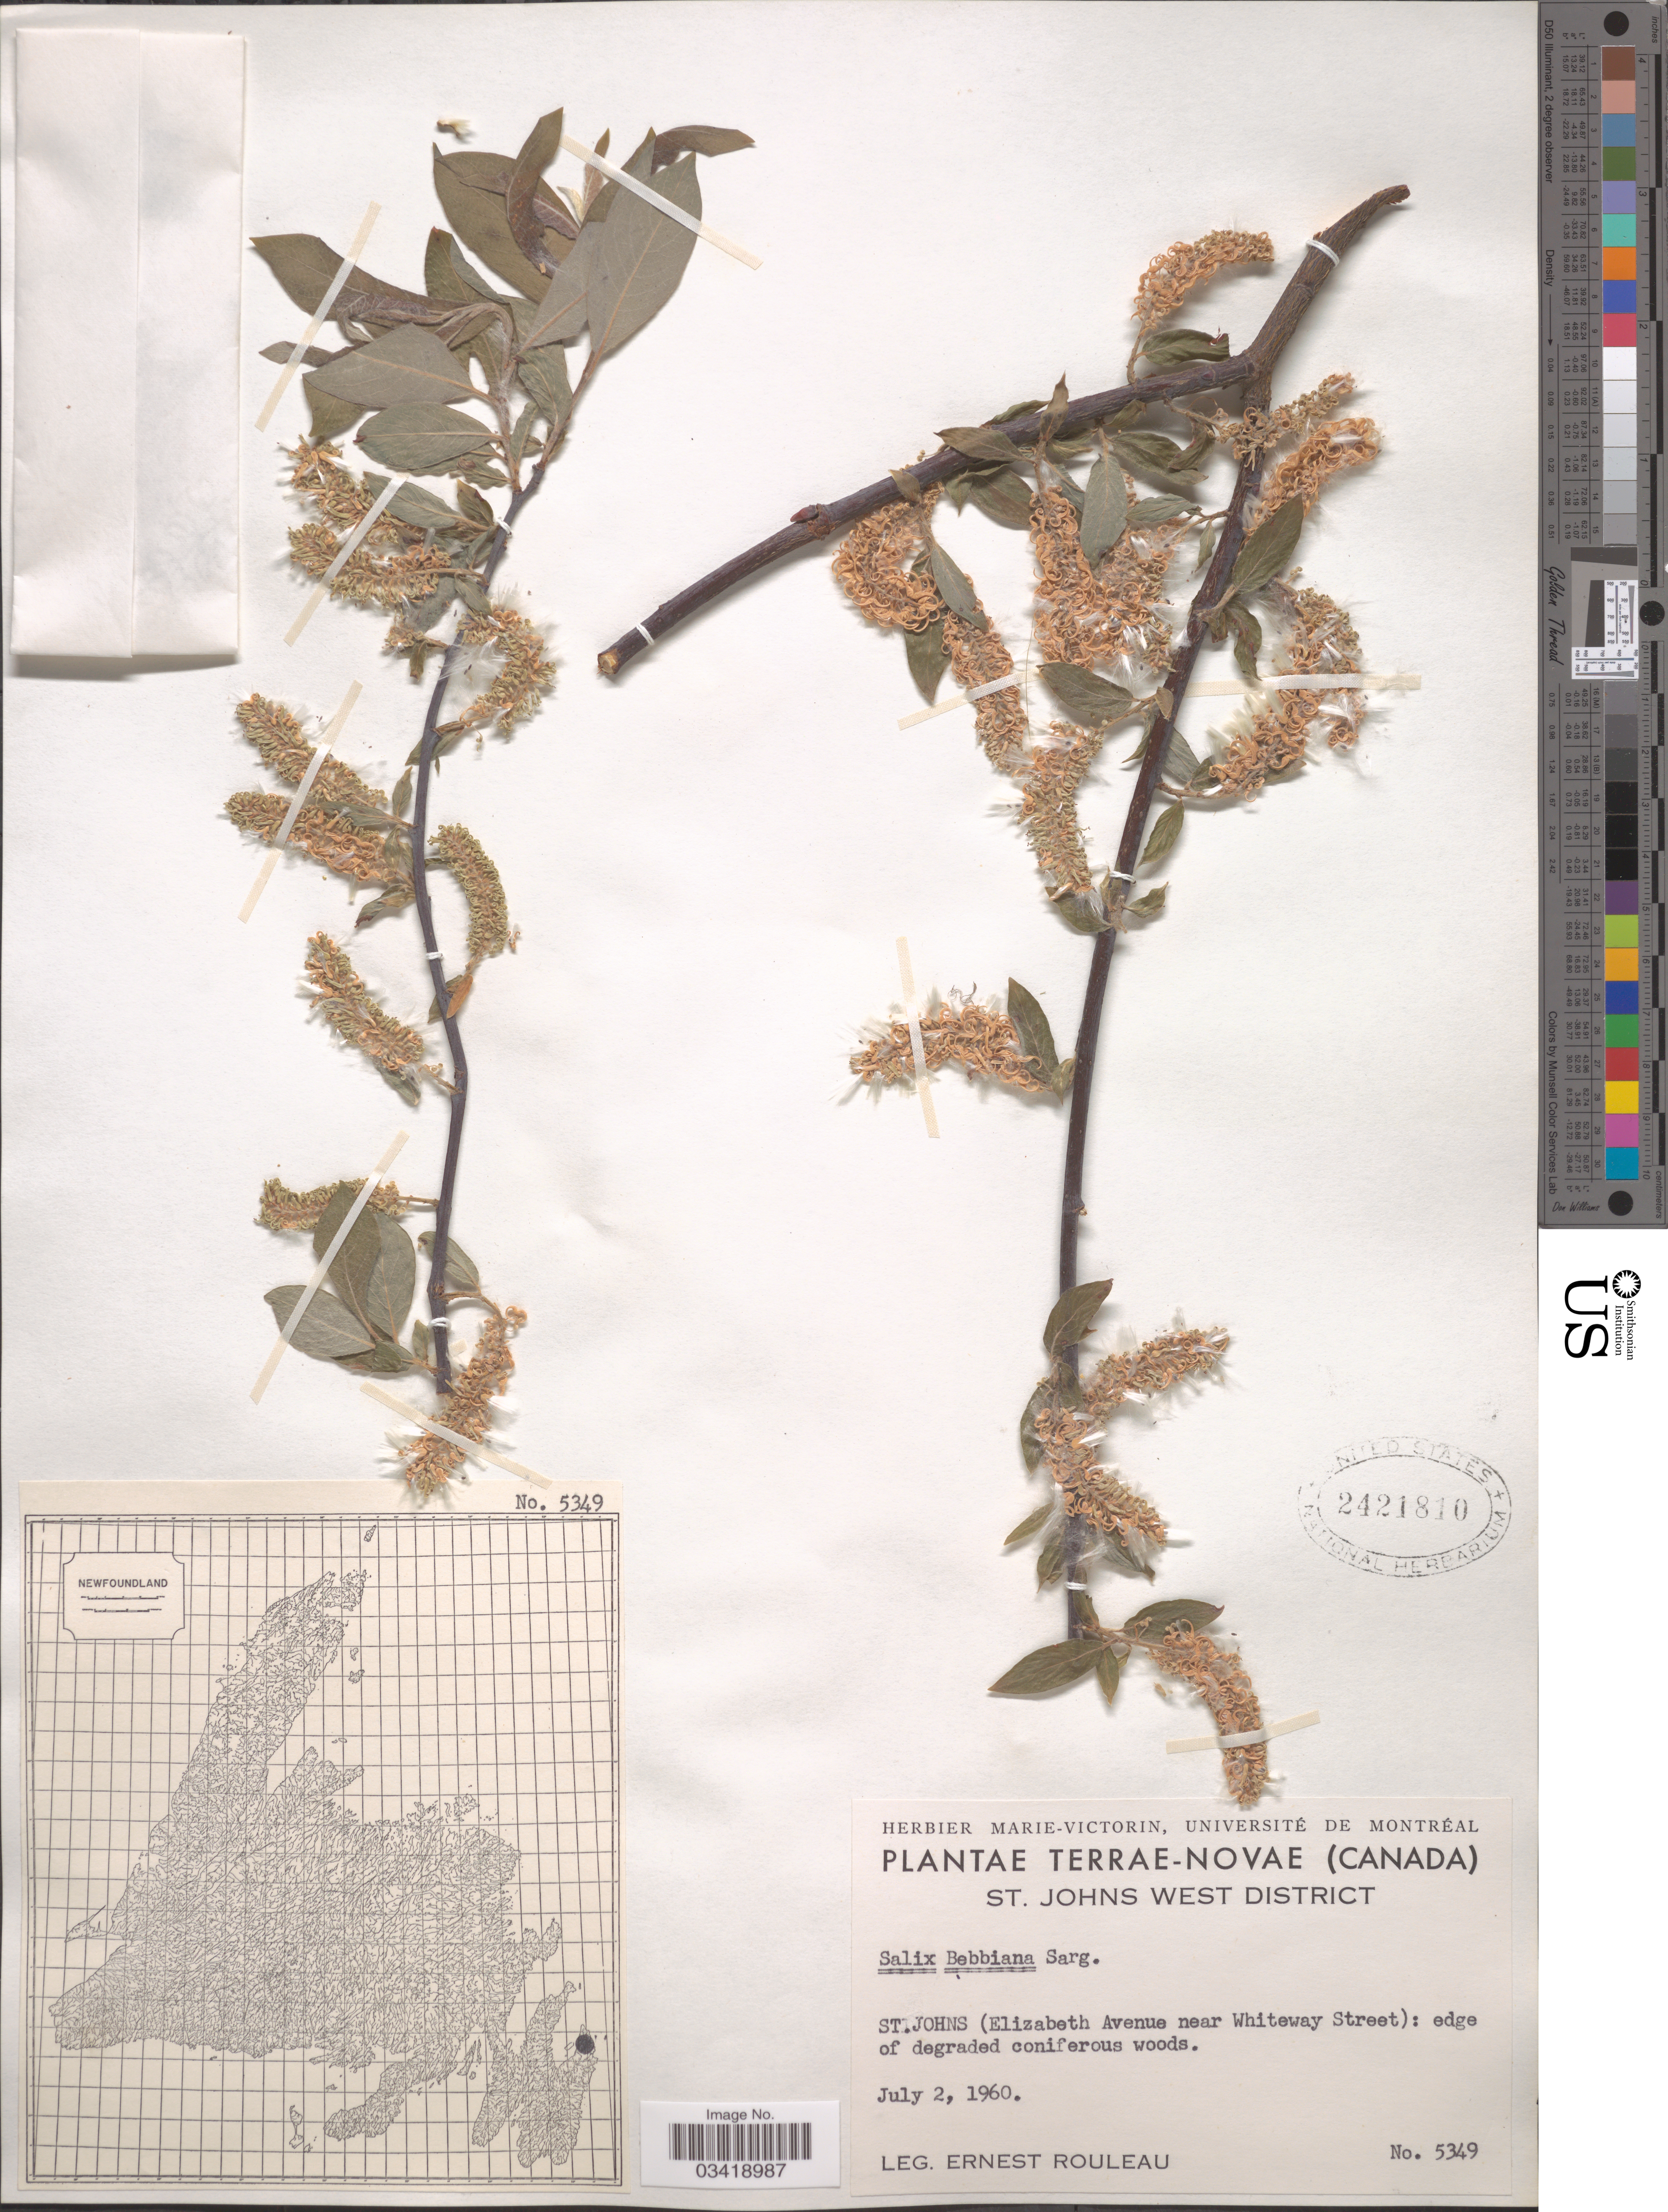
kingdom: Plantae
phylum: Tracheophyta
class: Magnoliopsida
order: Malpighiales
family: Salicaceae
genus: Salix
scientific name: Salix bebbiana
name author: Sarg.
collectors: E. Rouleau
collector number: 5349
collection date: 1960-07-02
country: Canada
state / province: Newfoundland and Labrador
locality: Terrae-Novae. St. Johns West District. St. Johns (Elizabeth Avenue near Whiteway Street).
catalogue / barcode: US 2421810